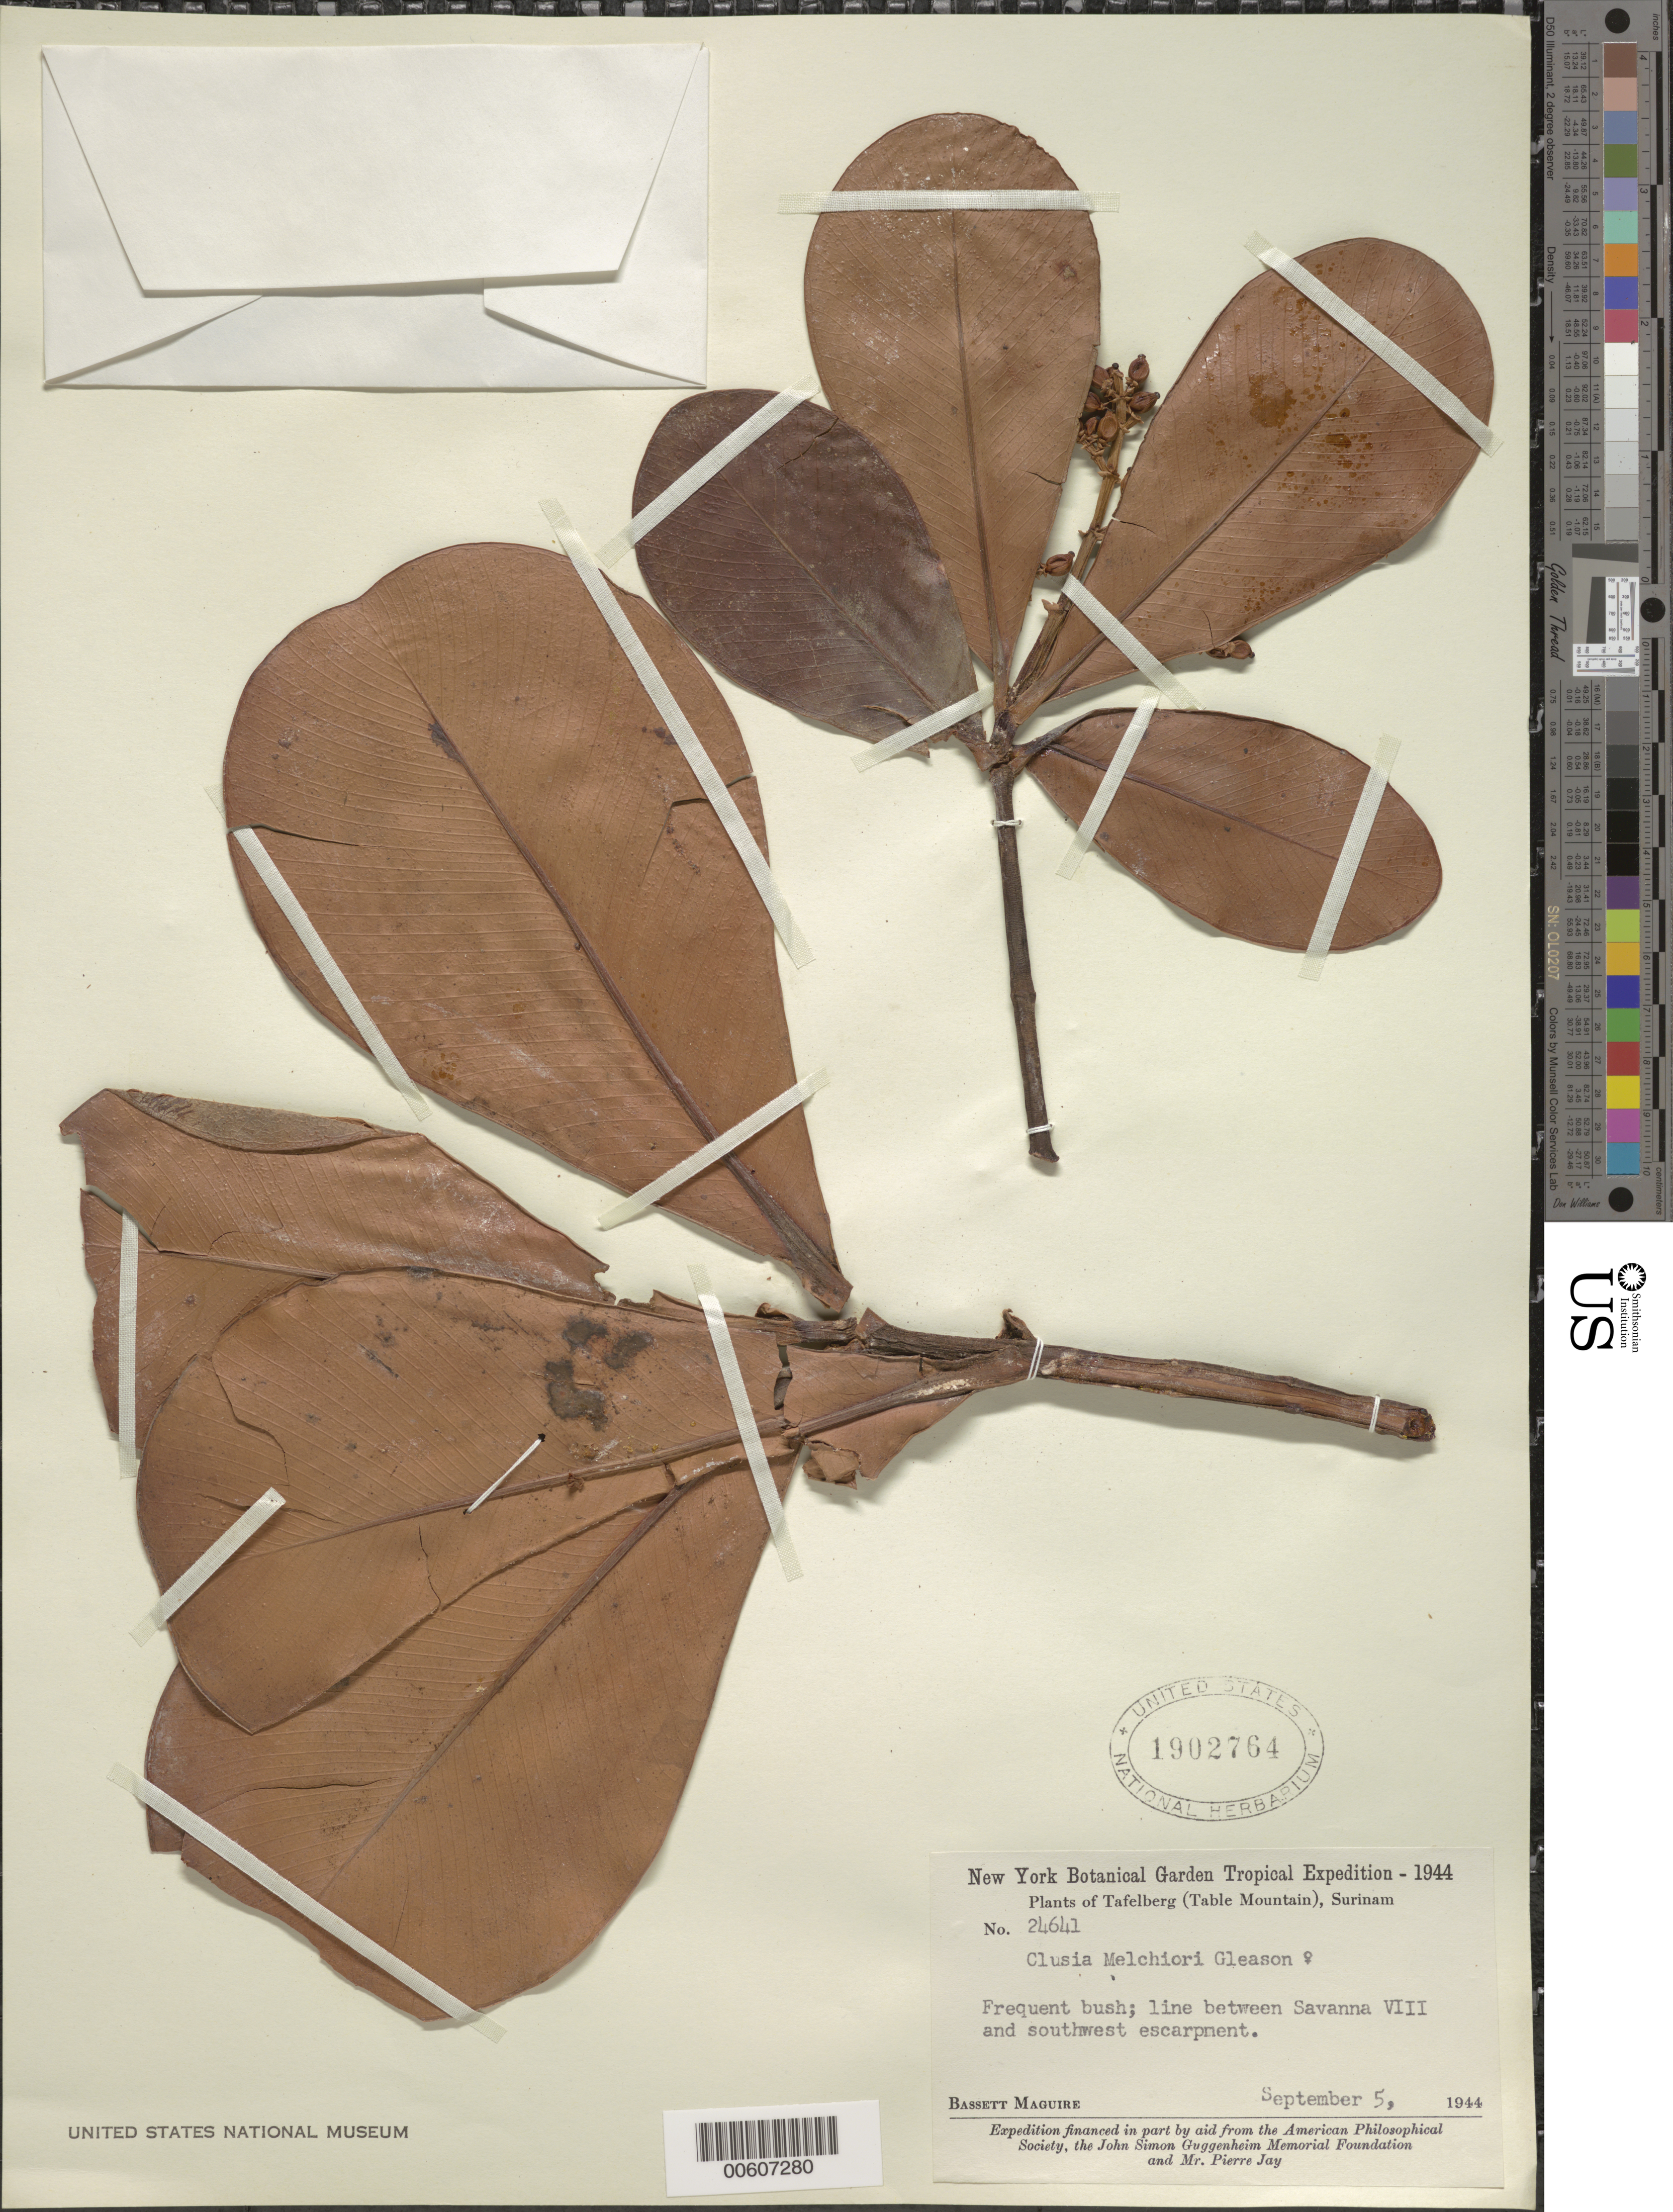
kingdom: Plantae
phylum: Tracheophyta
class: Magnoliopsida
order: Malpighiales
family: Clusiaceae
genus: Clusia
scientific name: Clusia melchiori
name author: Gleason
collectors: B. Maguire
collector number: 24641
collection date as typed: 5-Sep-44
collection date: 1944-09-05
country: Suriname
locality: Tafelberg (Table Mountain), Savanna VIII to SW escarpment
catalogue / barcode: US 1902764